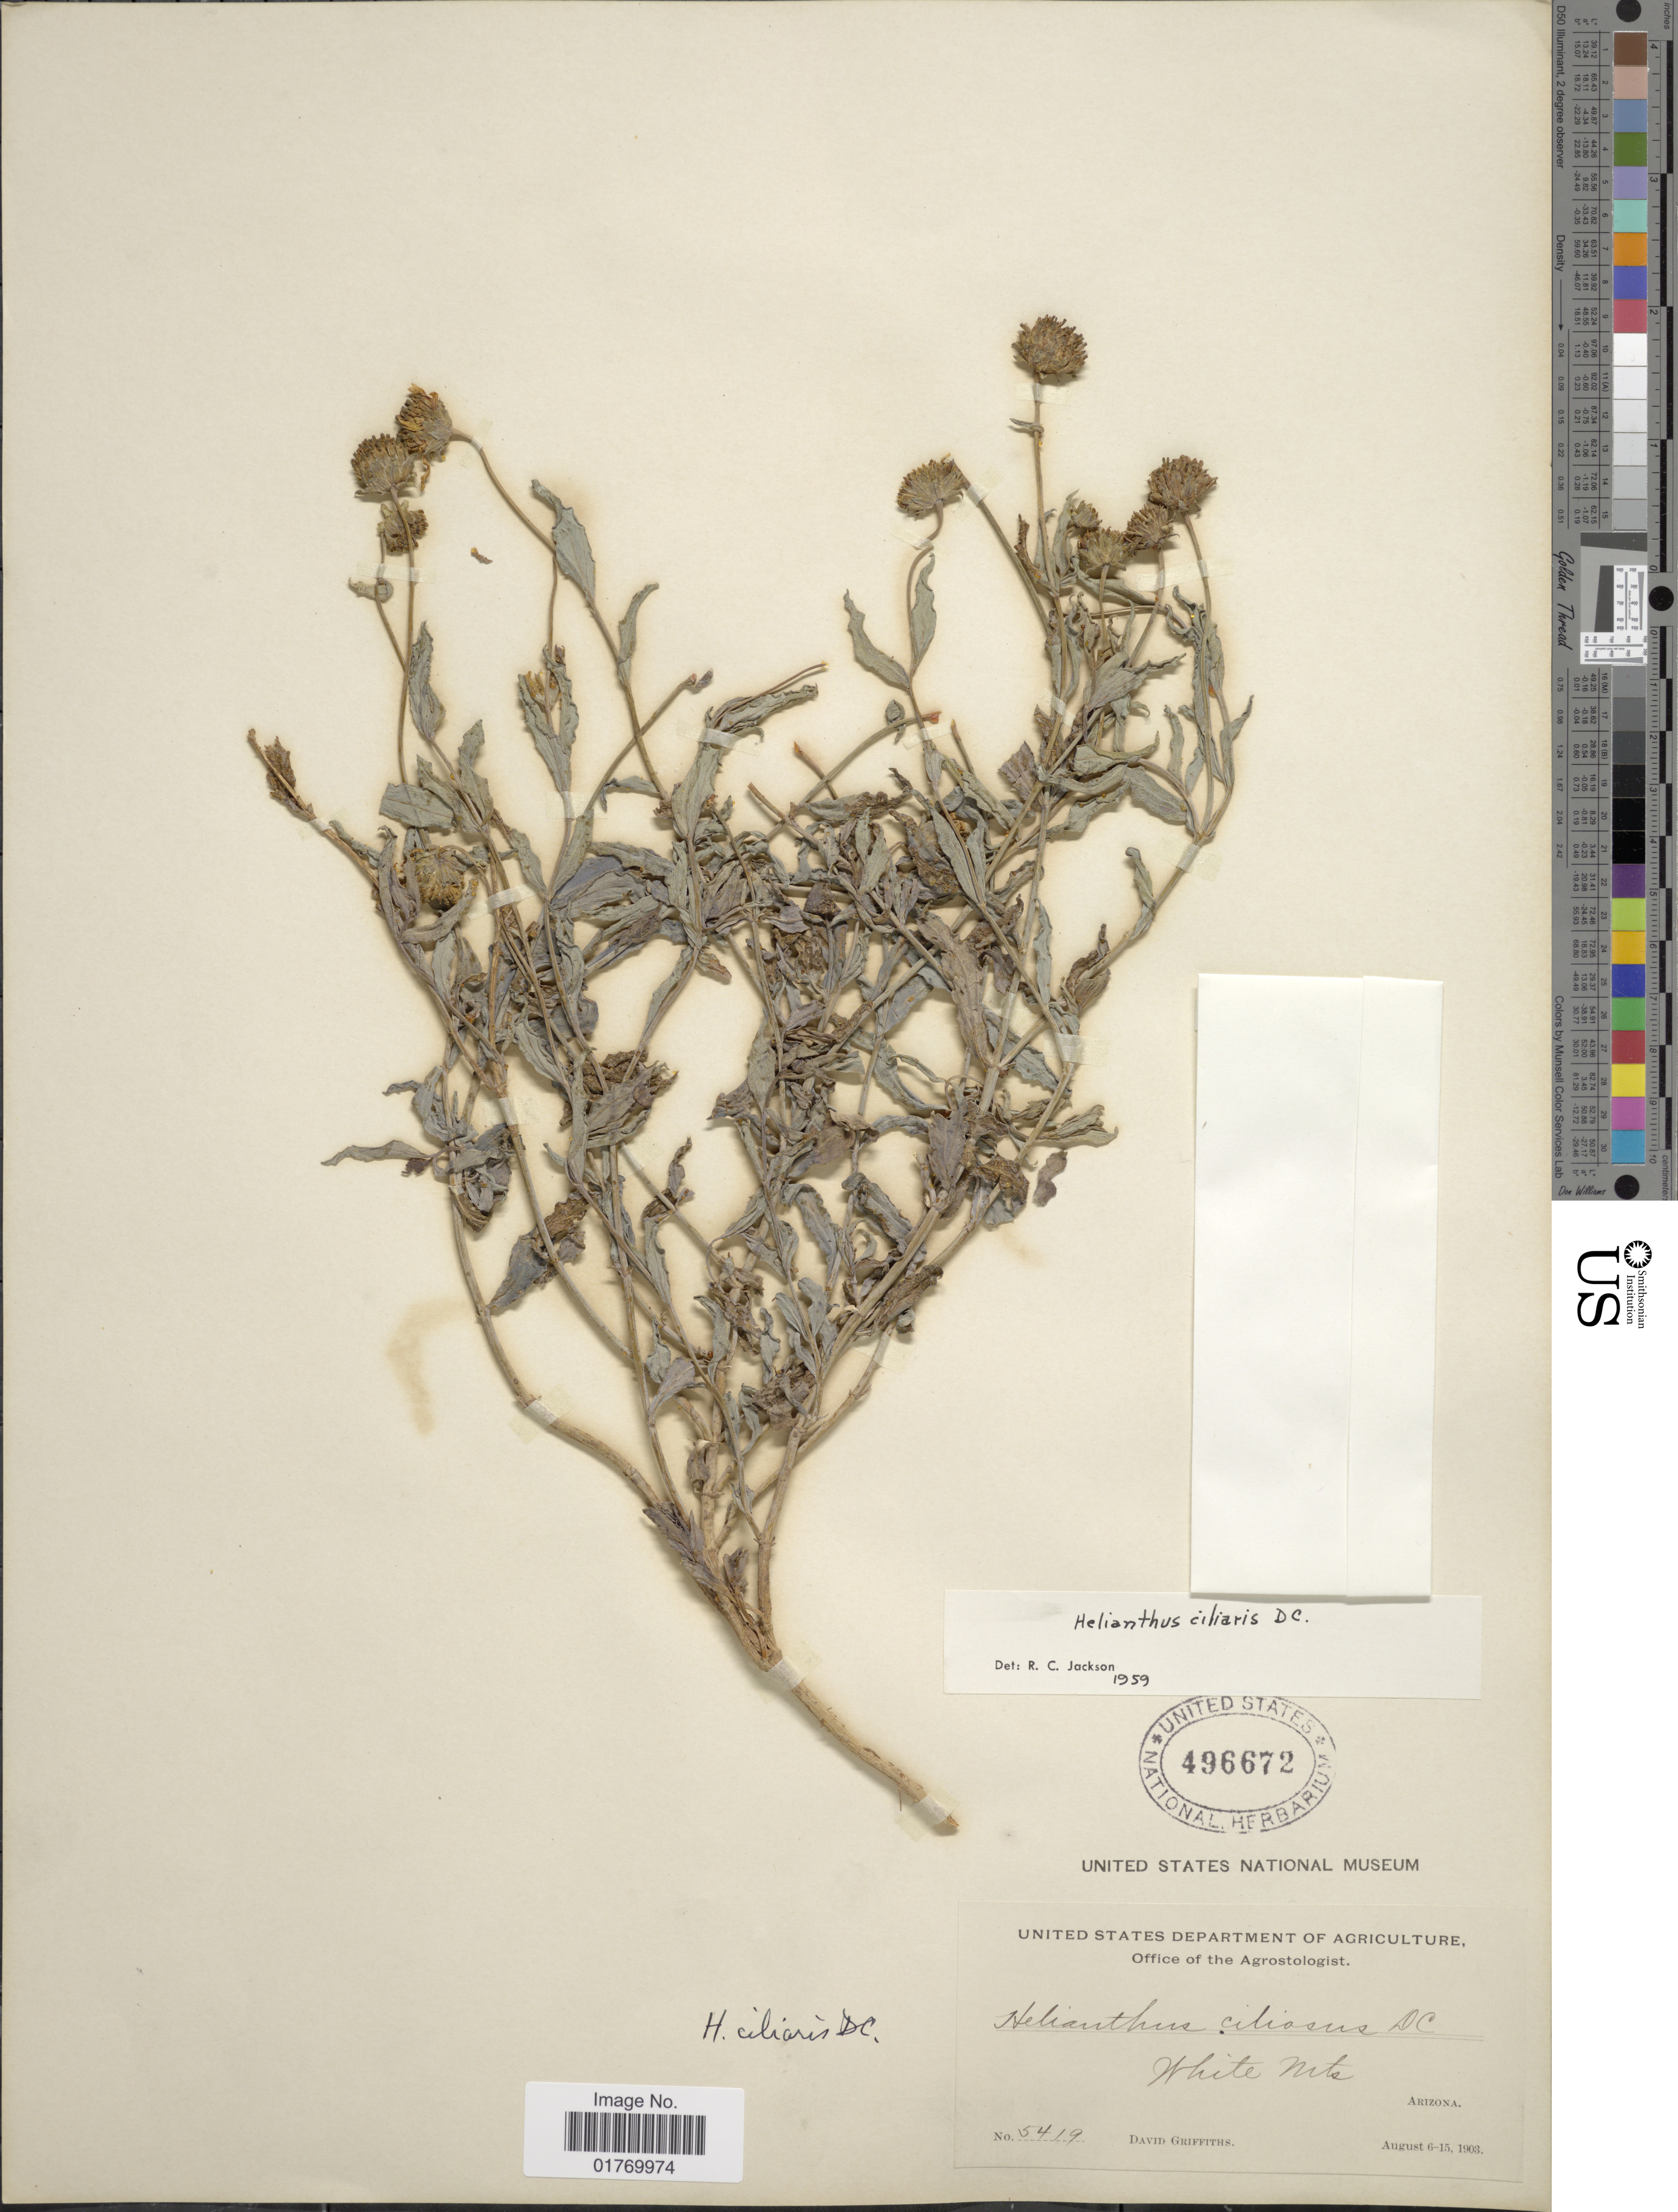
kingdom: Plantae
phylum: Tracheophyta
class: Magnoliopsida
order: Asterales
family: Asteraceae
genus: Helianthus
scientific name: Helianthus ciliaris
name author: DC.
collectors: D. Griffiths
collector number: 5419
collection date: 1903-08-06/1903-08-15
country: United States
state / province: Arizona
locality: Whote Mts., Arizona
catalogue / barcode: US 496672